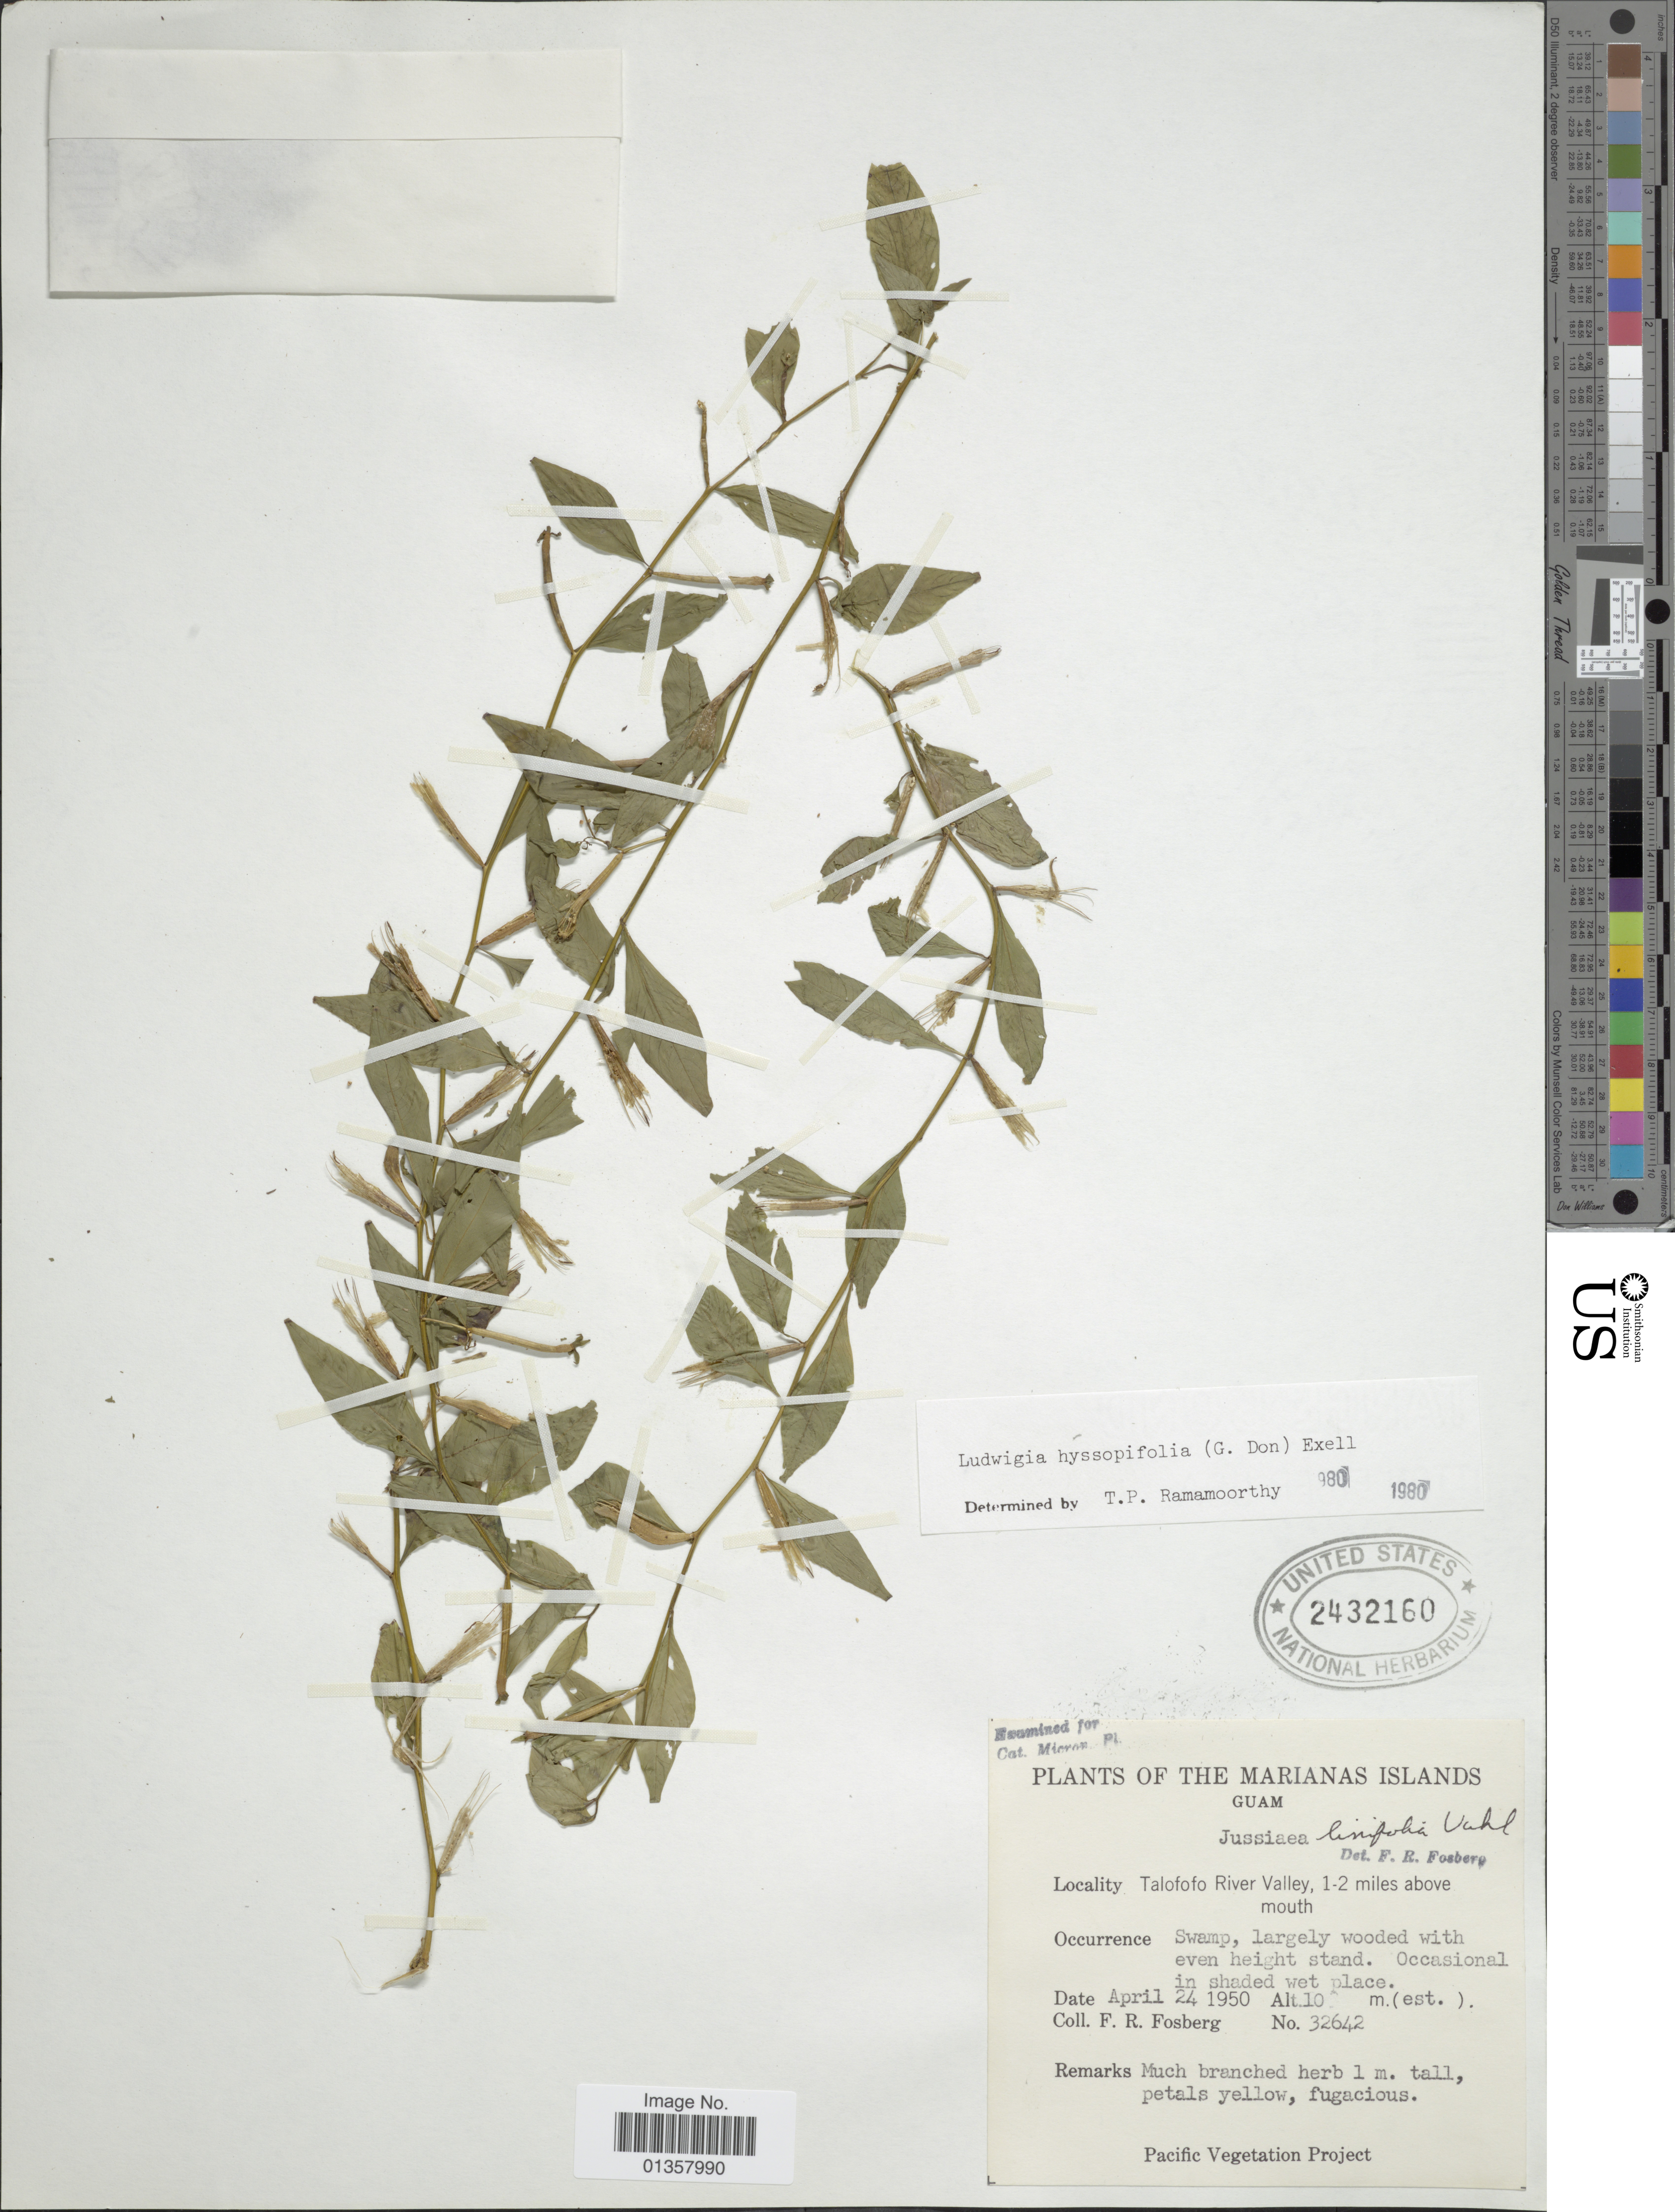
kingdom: Plantae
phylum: Tracheophyta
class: Magnoliopsida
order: Myrtales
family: Onagraceae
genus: Ludwigia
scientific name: Ludwigia hyssopifolia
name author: (G. Don) Exell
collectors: F. R. Fosberg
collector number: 32642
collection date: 1950-04-24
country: Guam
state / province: Talofofo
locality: The Marianas Islands, Guam, Talofofo River Valley, 1-2 miles above mouth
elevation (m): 10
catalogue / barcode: US 2432160